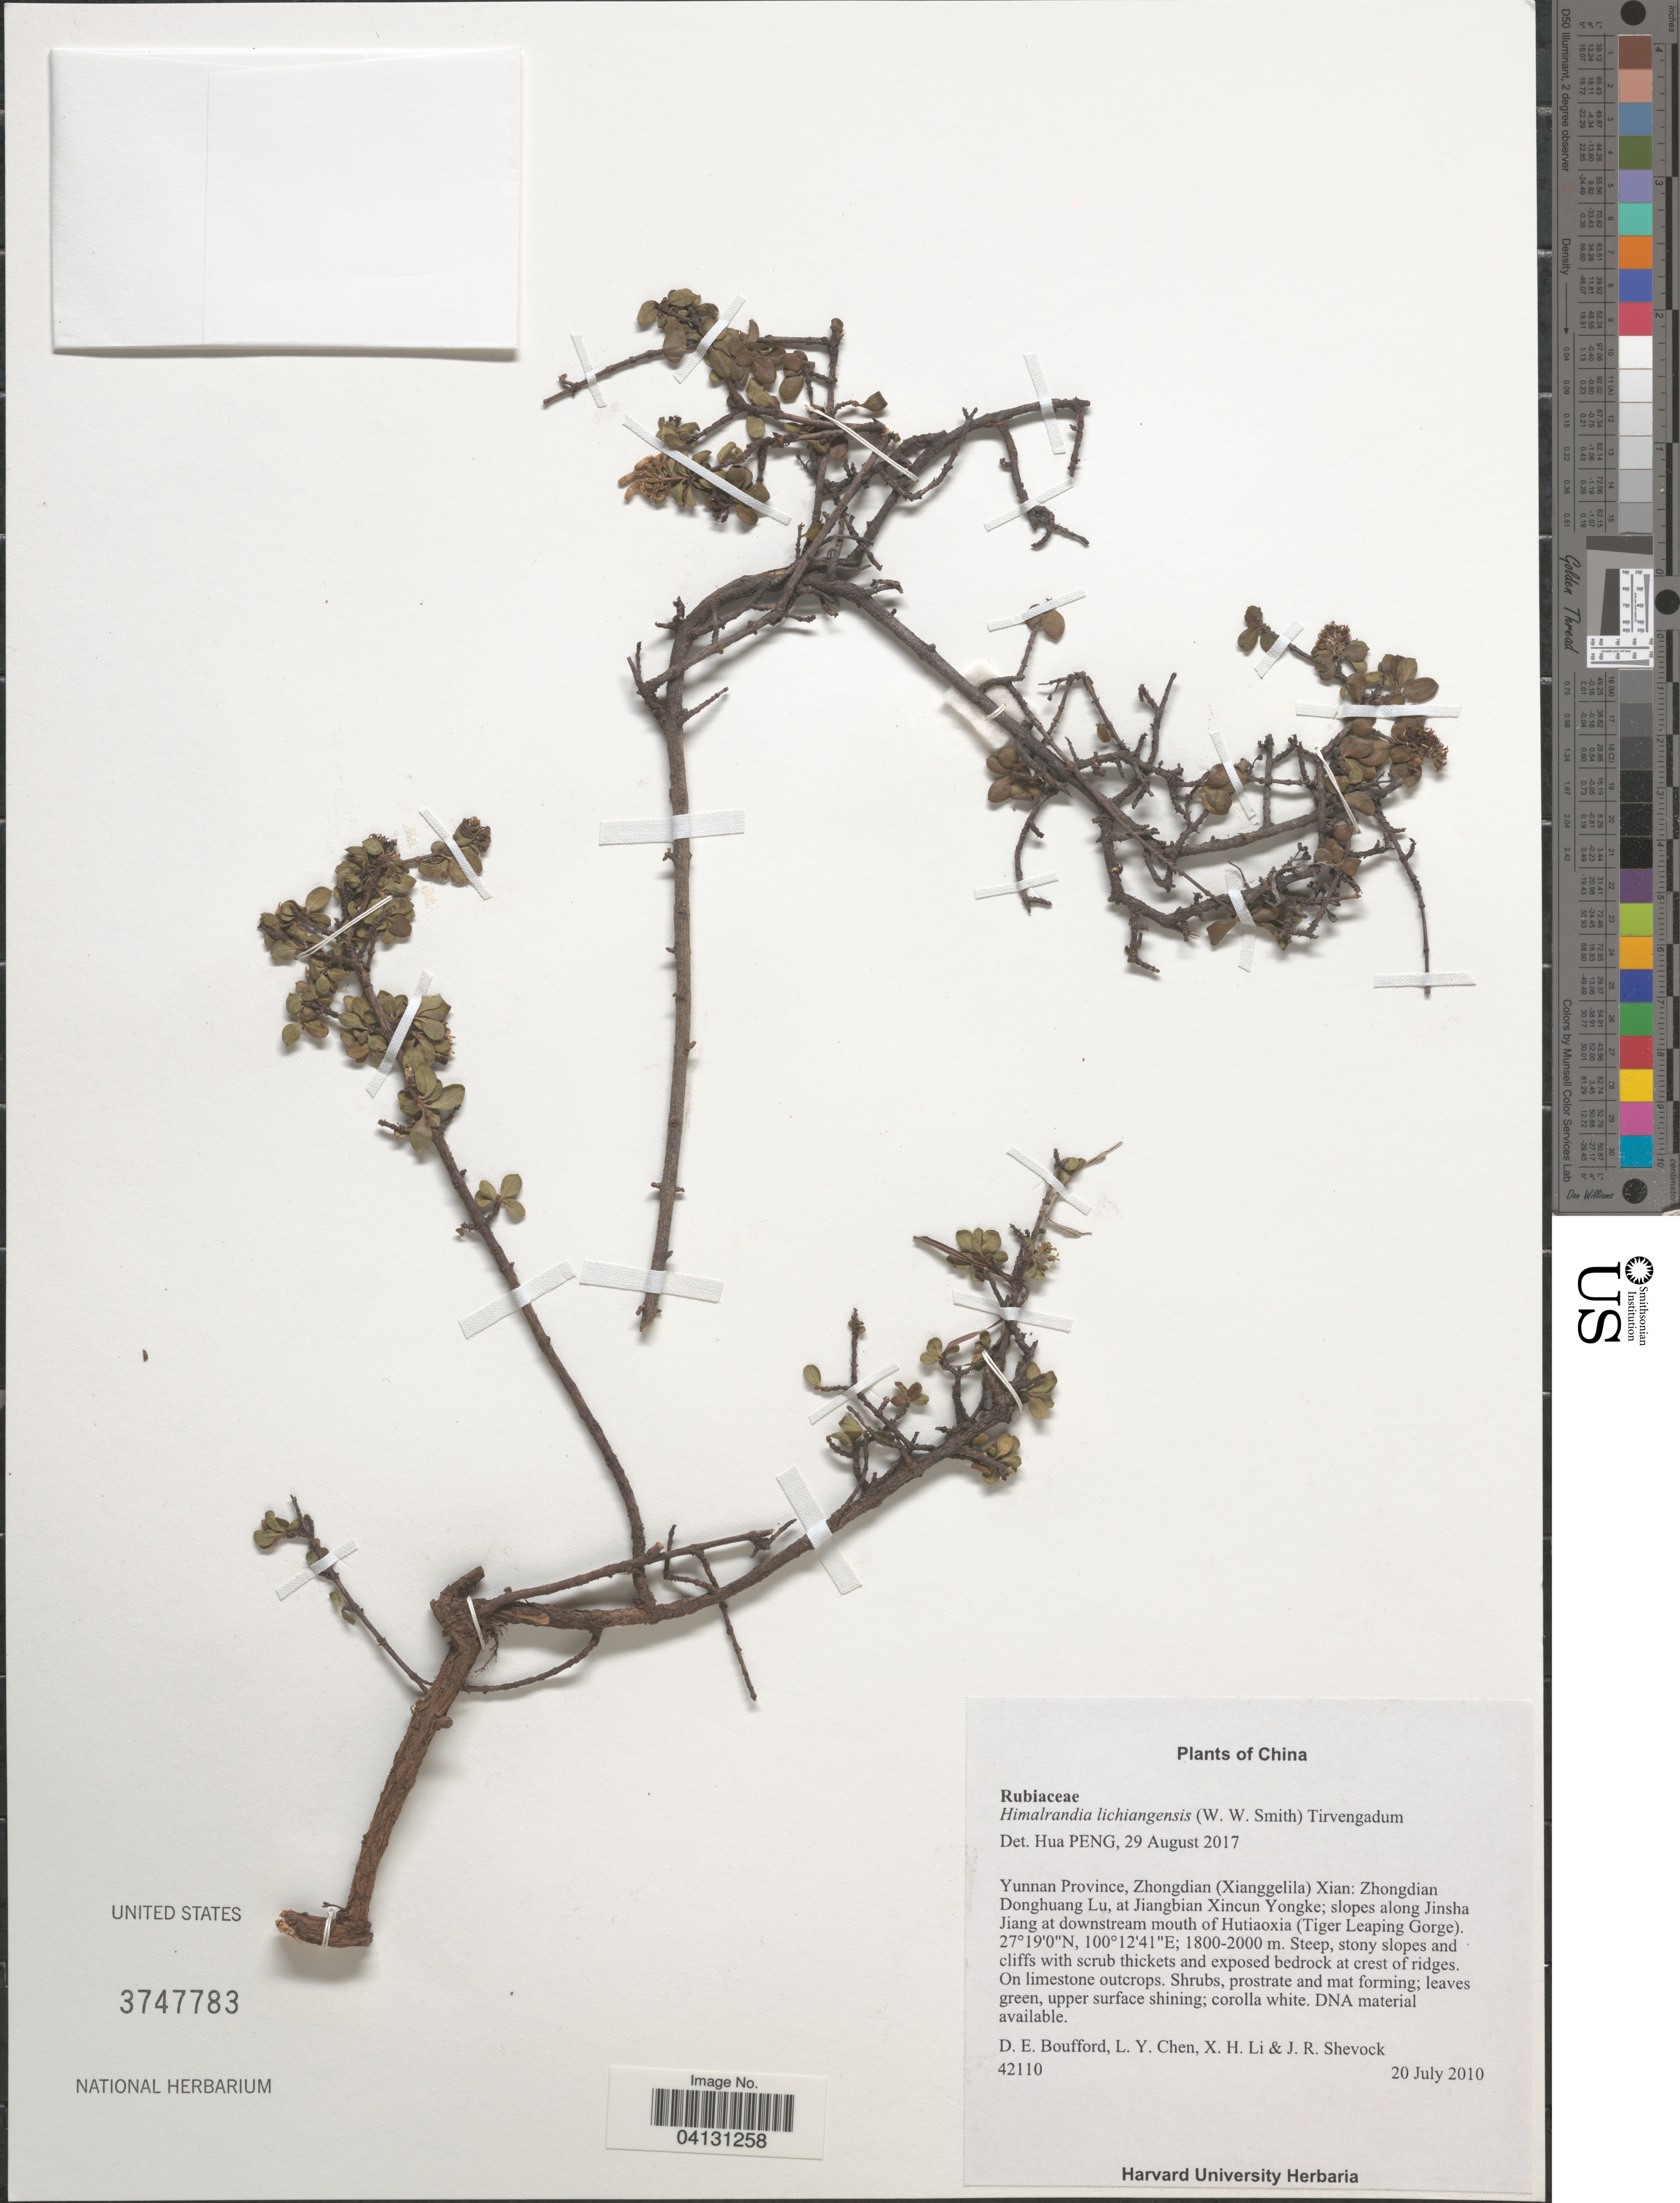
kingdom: Plantae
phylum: Tracheophyta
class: Magnoliopsida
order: Gentianales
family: Rubiaceae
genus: Himalrandia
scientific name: Himalrandia lichiangensis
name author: (W.W. Sm.) Tirveng.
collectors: D. E. Boufford, Y. L. Chen, X. Li & J. R. Shevock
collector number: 42110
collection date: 2010-07-20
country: China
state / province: Yunnan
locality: Zhongdian (Xianggelila) Xian: Zhongdian Donghuang Lu, at Jiangbian Xincun Yongke; slopes along Jinsha Jiang at downstream mouth of Hutiaoxia (Tiger Leaping Gorge).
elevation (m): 1800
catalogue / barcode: US 3747783